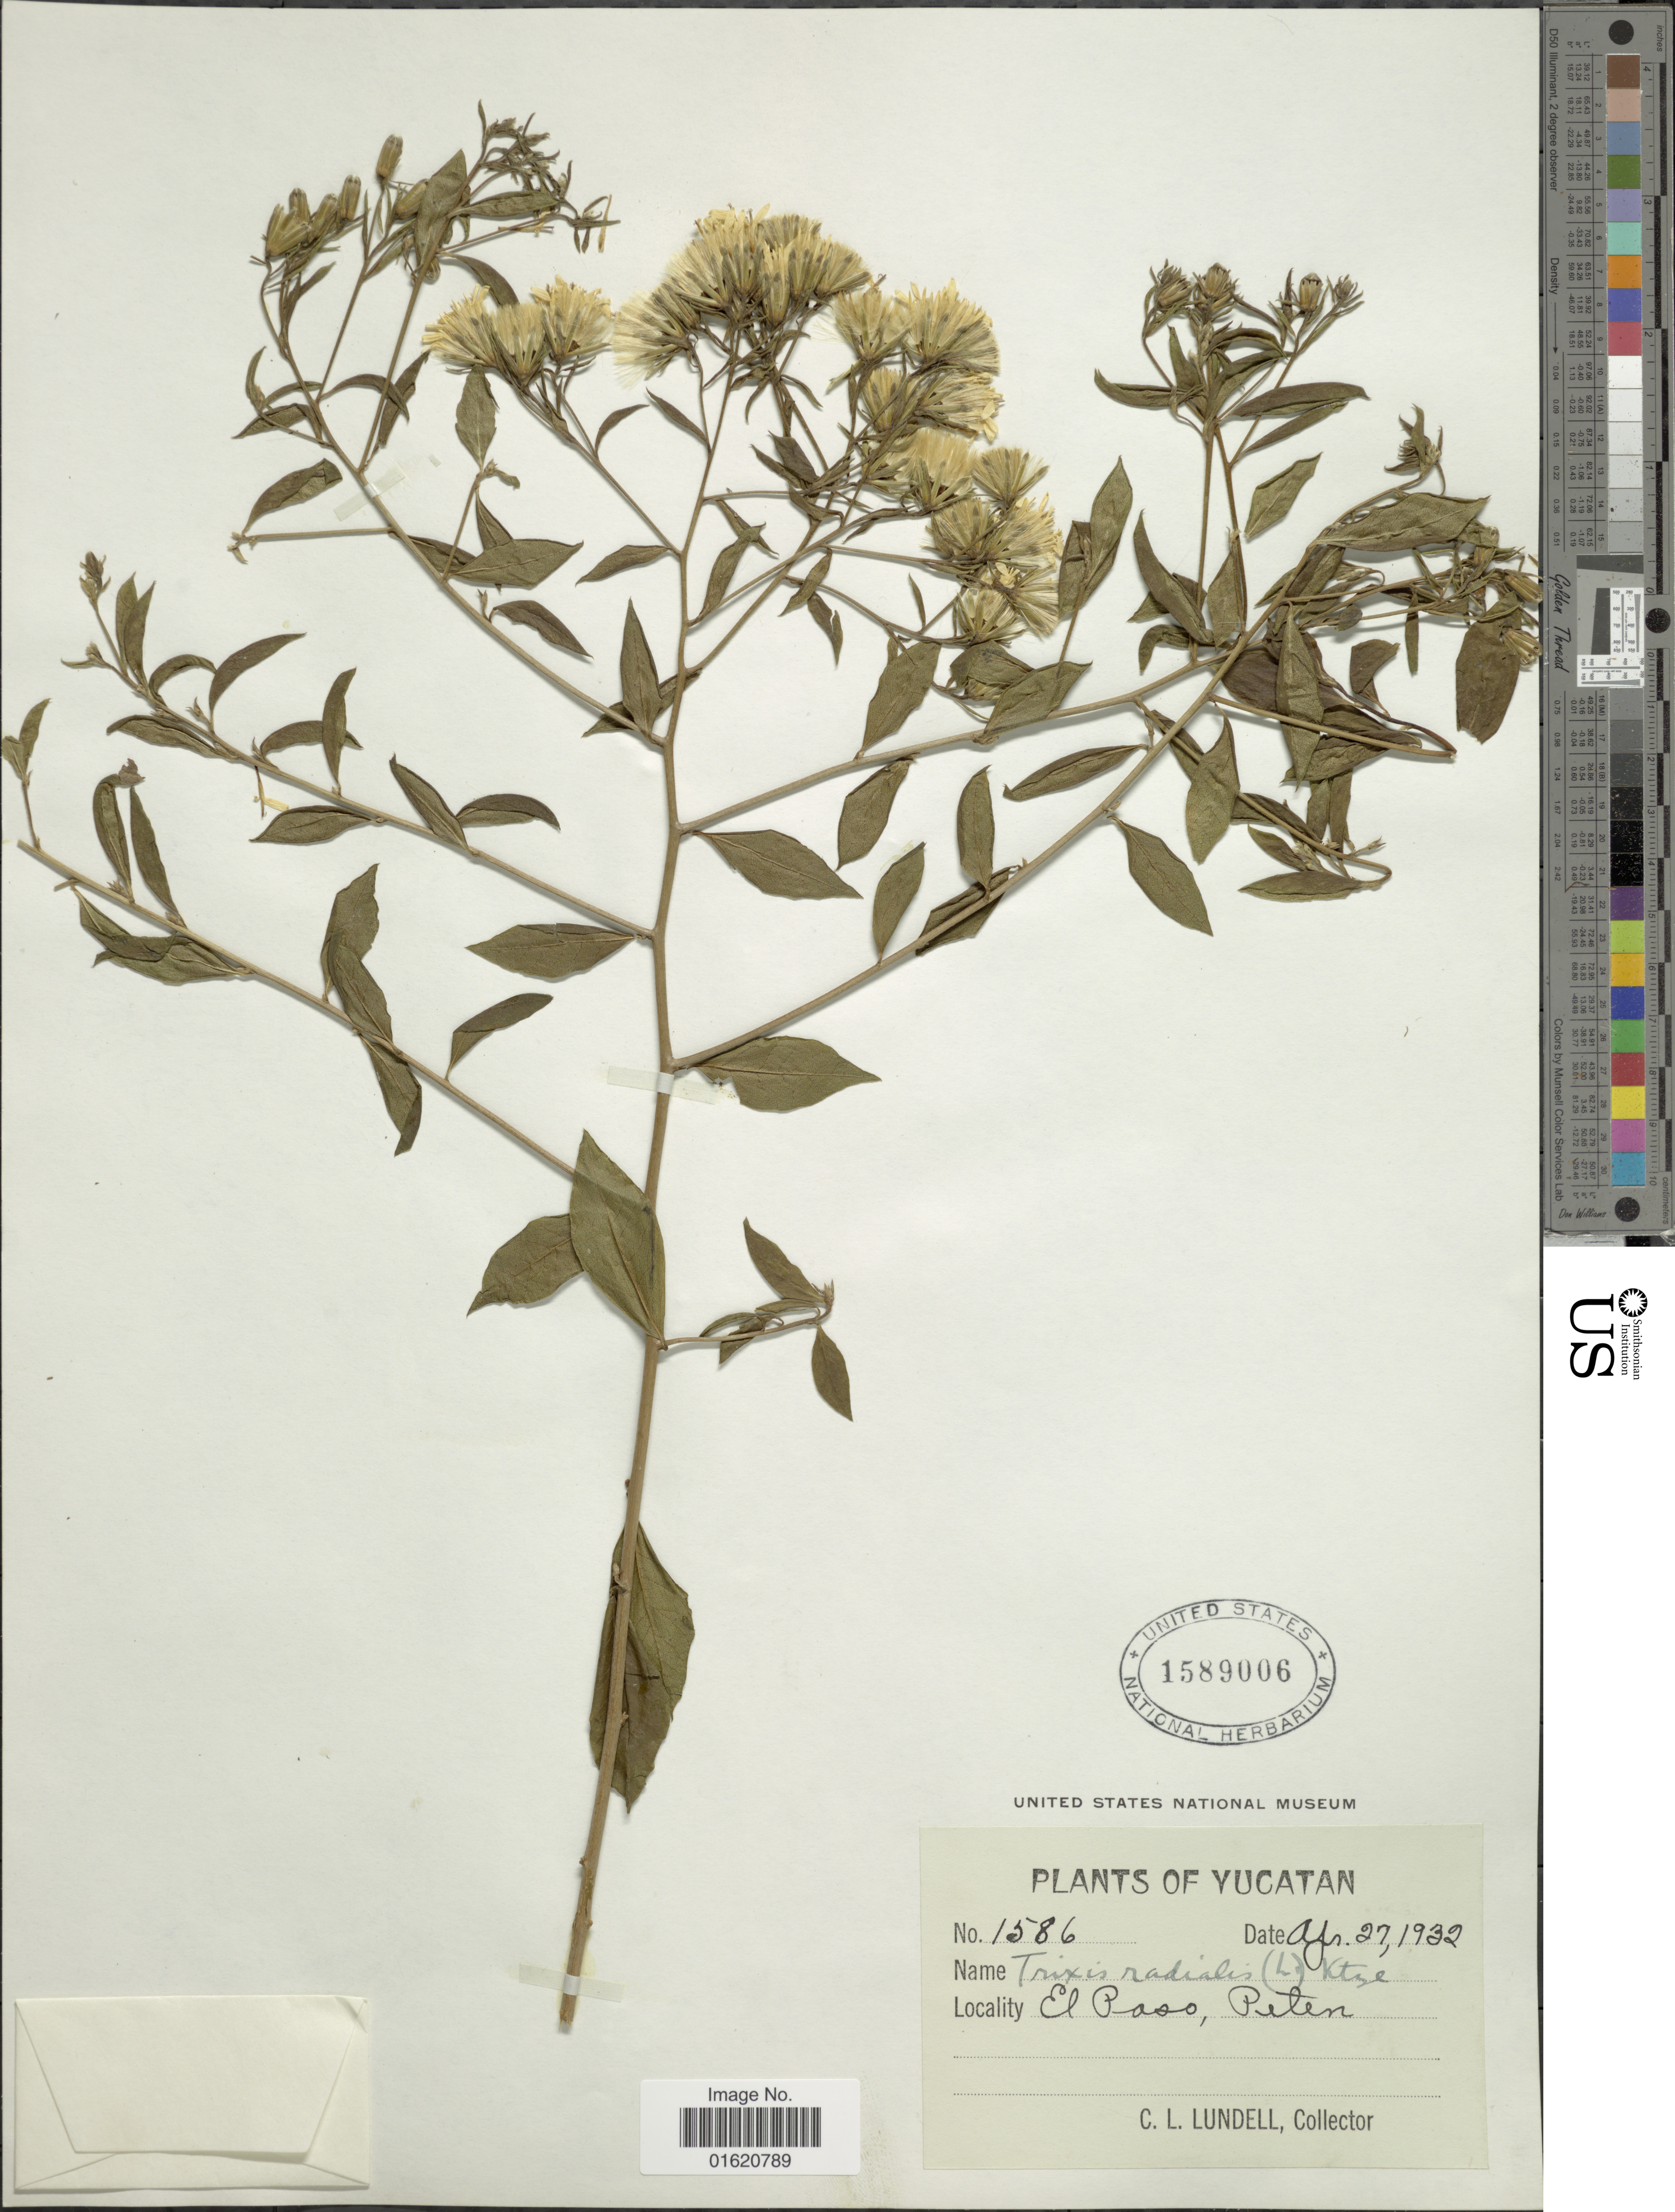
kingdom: Plantae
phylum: Tracheophyta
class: Magnoliopsida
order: Asterales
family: Asteraceae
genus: Trixis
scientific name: Trixis inula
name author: Crantz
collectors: C. L. Lundell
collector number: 1586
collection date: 1932-04-27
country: Guatemala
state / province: El Petén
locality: Yucatan, El Paso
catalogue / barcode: US 1589006